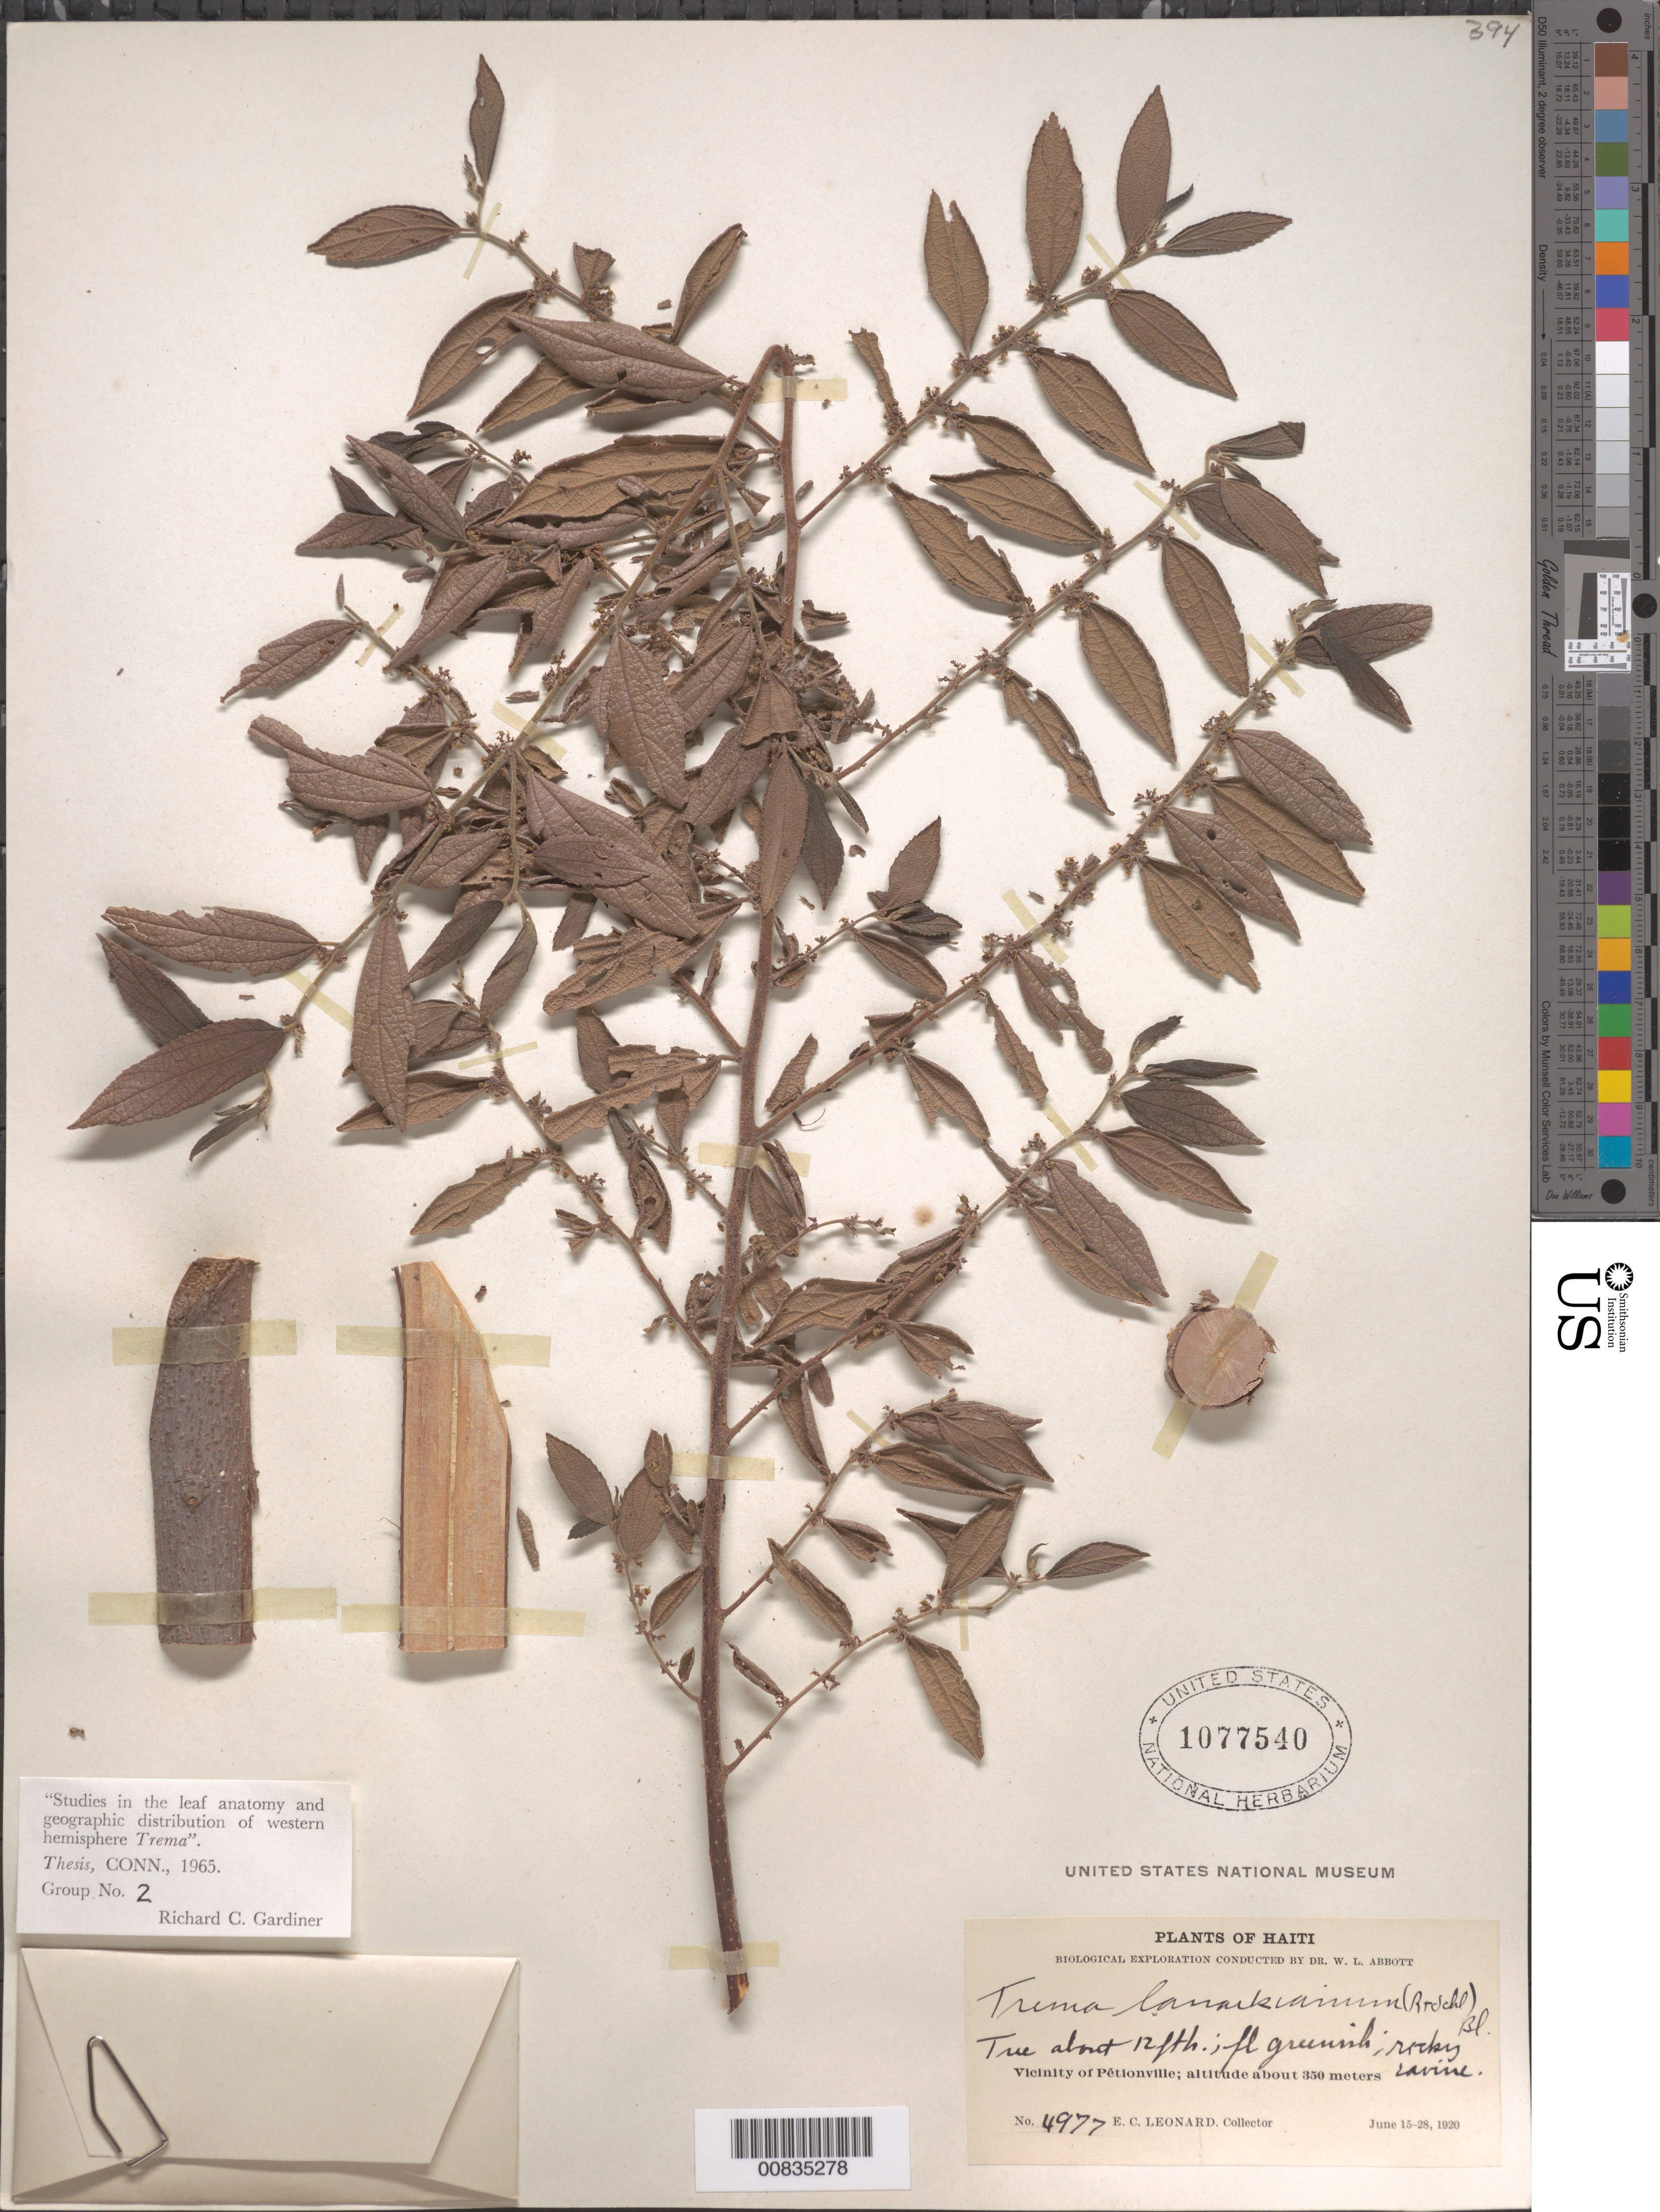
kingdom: Plantae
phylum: Tracheophyta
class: Magnoliopsida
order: Rosales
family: Cannabaceae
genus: Trema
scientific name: Trema lamarckianum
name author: (Schult.) Blume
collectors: E. C. Leonard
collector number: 4977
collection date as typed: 15 Jun 1920 to 28 Jun 1920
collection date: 1920-06-15/1920-06-28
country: Haiti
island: Hispaniola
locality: Vicinity of Pétionville.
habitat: Rocky ravine.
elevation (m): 350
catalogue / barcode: US 1077540